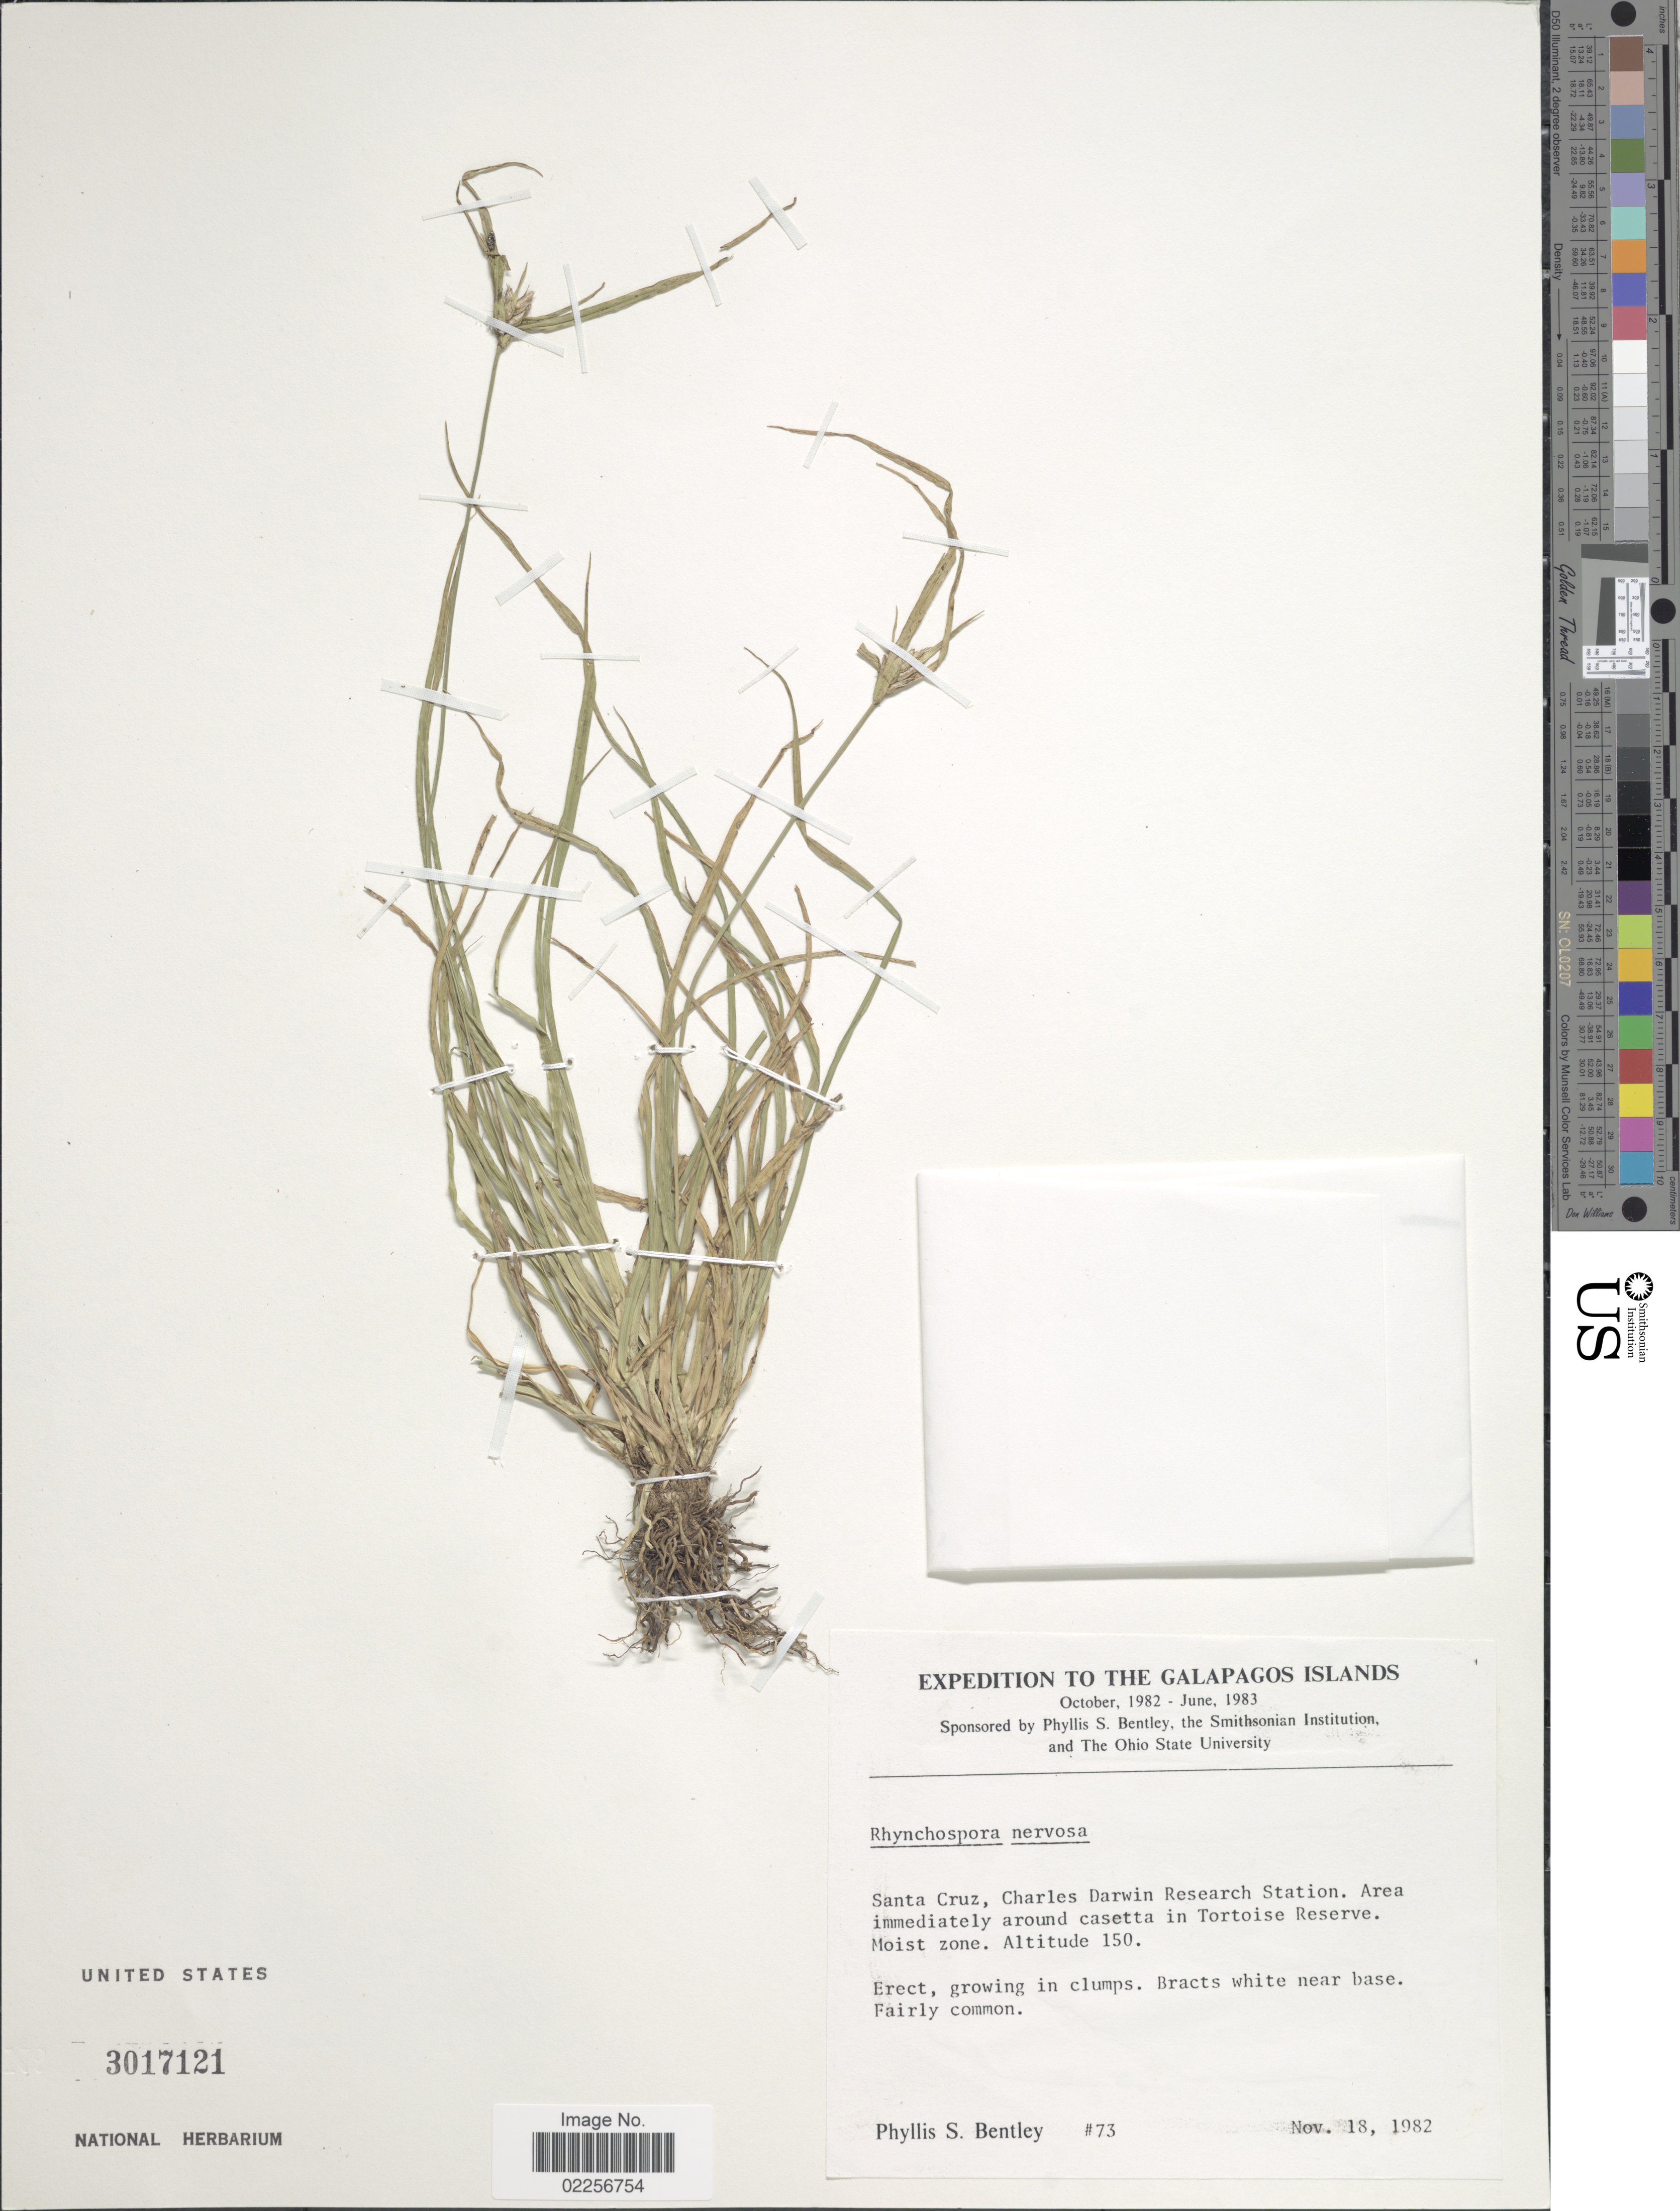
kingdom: Plantae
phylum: Tracheophyta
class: Liliopsida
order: Poales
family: Cyperaceae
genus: Rhynchospora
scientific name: Rhynchospora nervosa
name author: (Vahl) Boeckeler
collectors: P. S. Bentley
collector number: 73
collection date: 1982-11-18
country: Ecuador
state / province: Colón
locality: The Galapagos Islands, Santa Cruz, Charles Darwin Research Station, around casetta in Tortoise Reserve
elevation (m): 150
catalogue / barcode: US 3017121